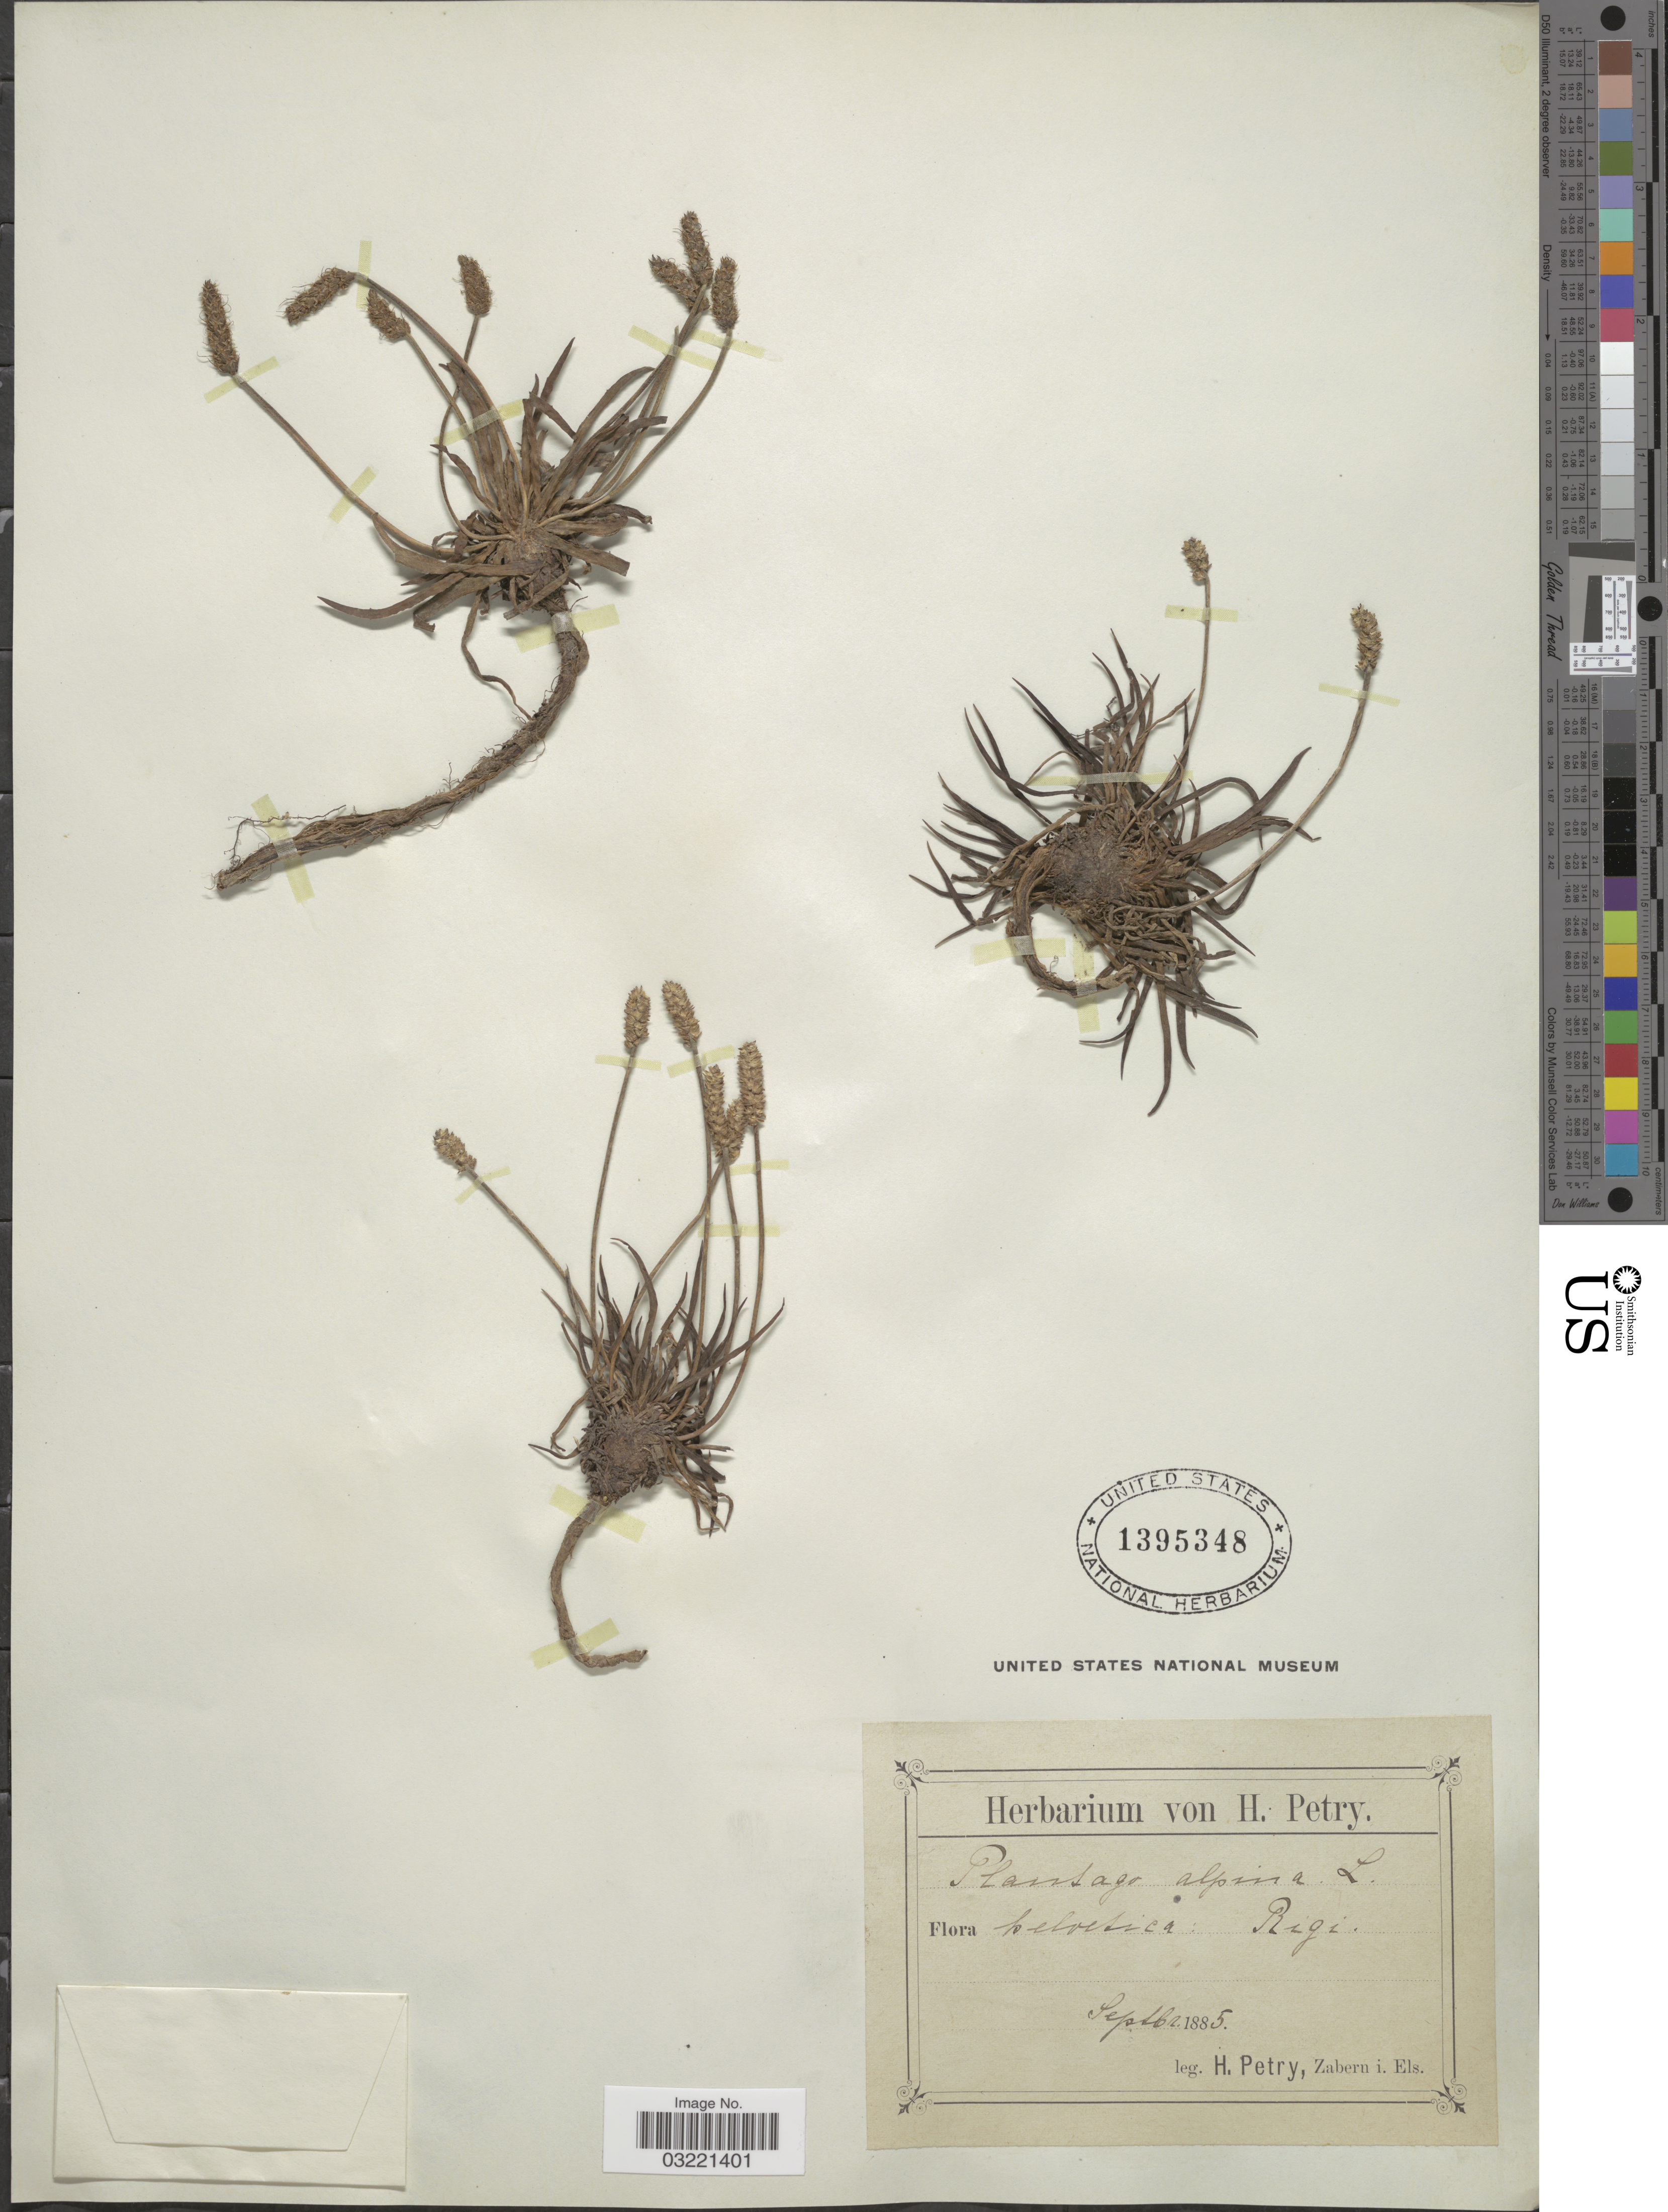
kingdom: Plantae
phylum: Tracheophyta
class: Magnoliopsida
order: Lamiales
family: Plantaginaceae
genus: Plantago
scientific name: Plantago alpina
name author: L.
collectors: H. Petry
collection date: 1885-09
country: Switzerland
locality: Helvetica: Rigi.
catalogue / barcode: US 1395348